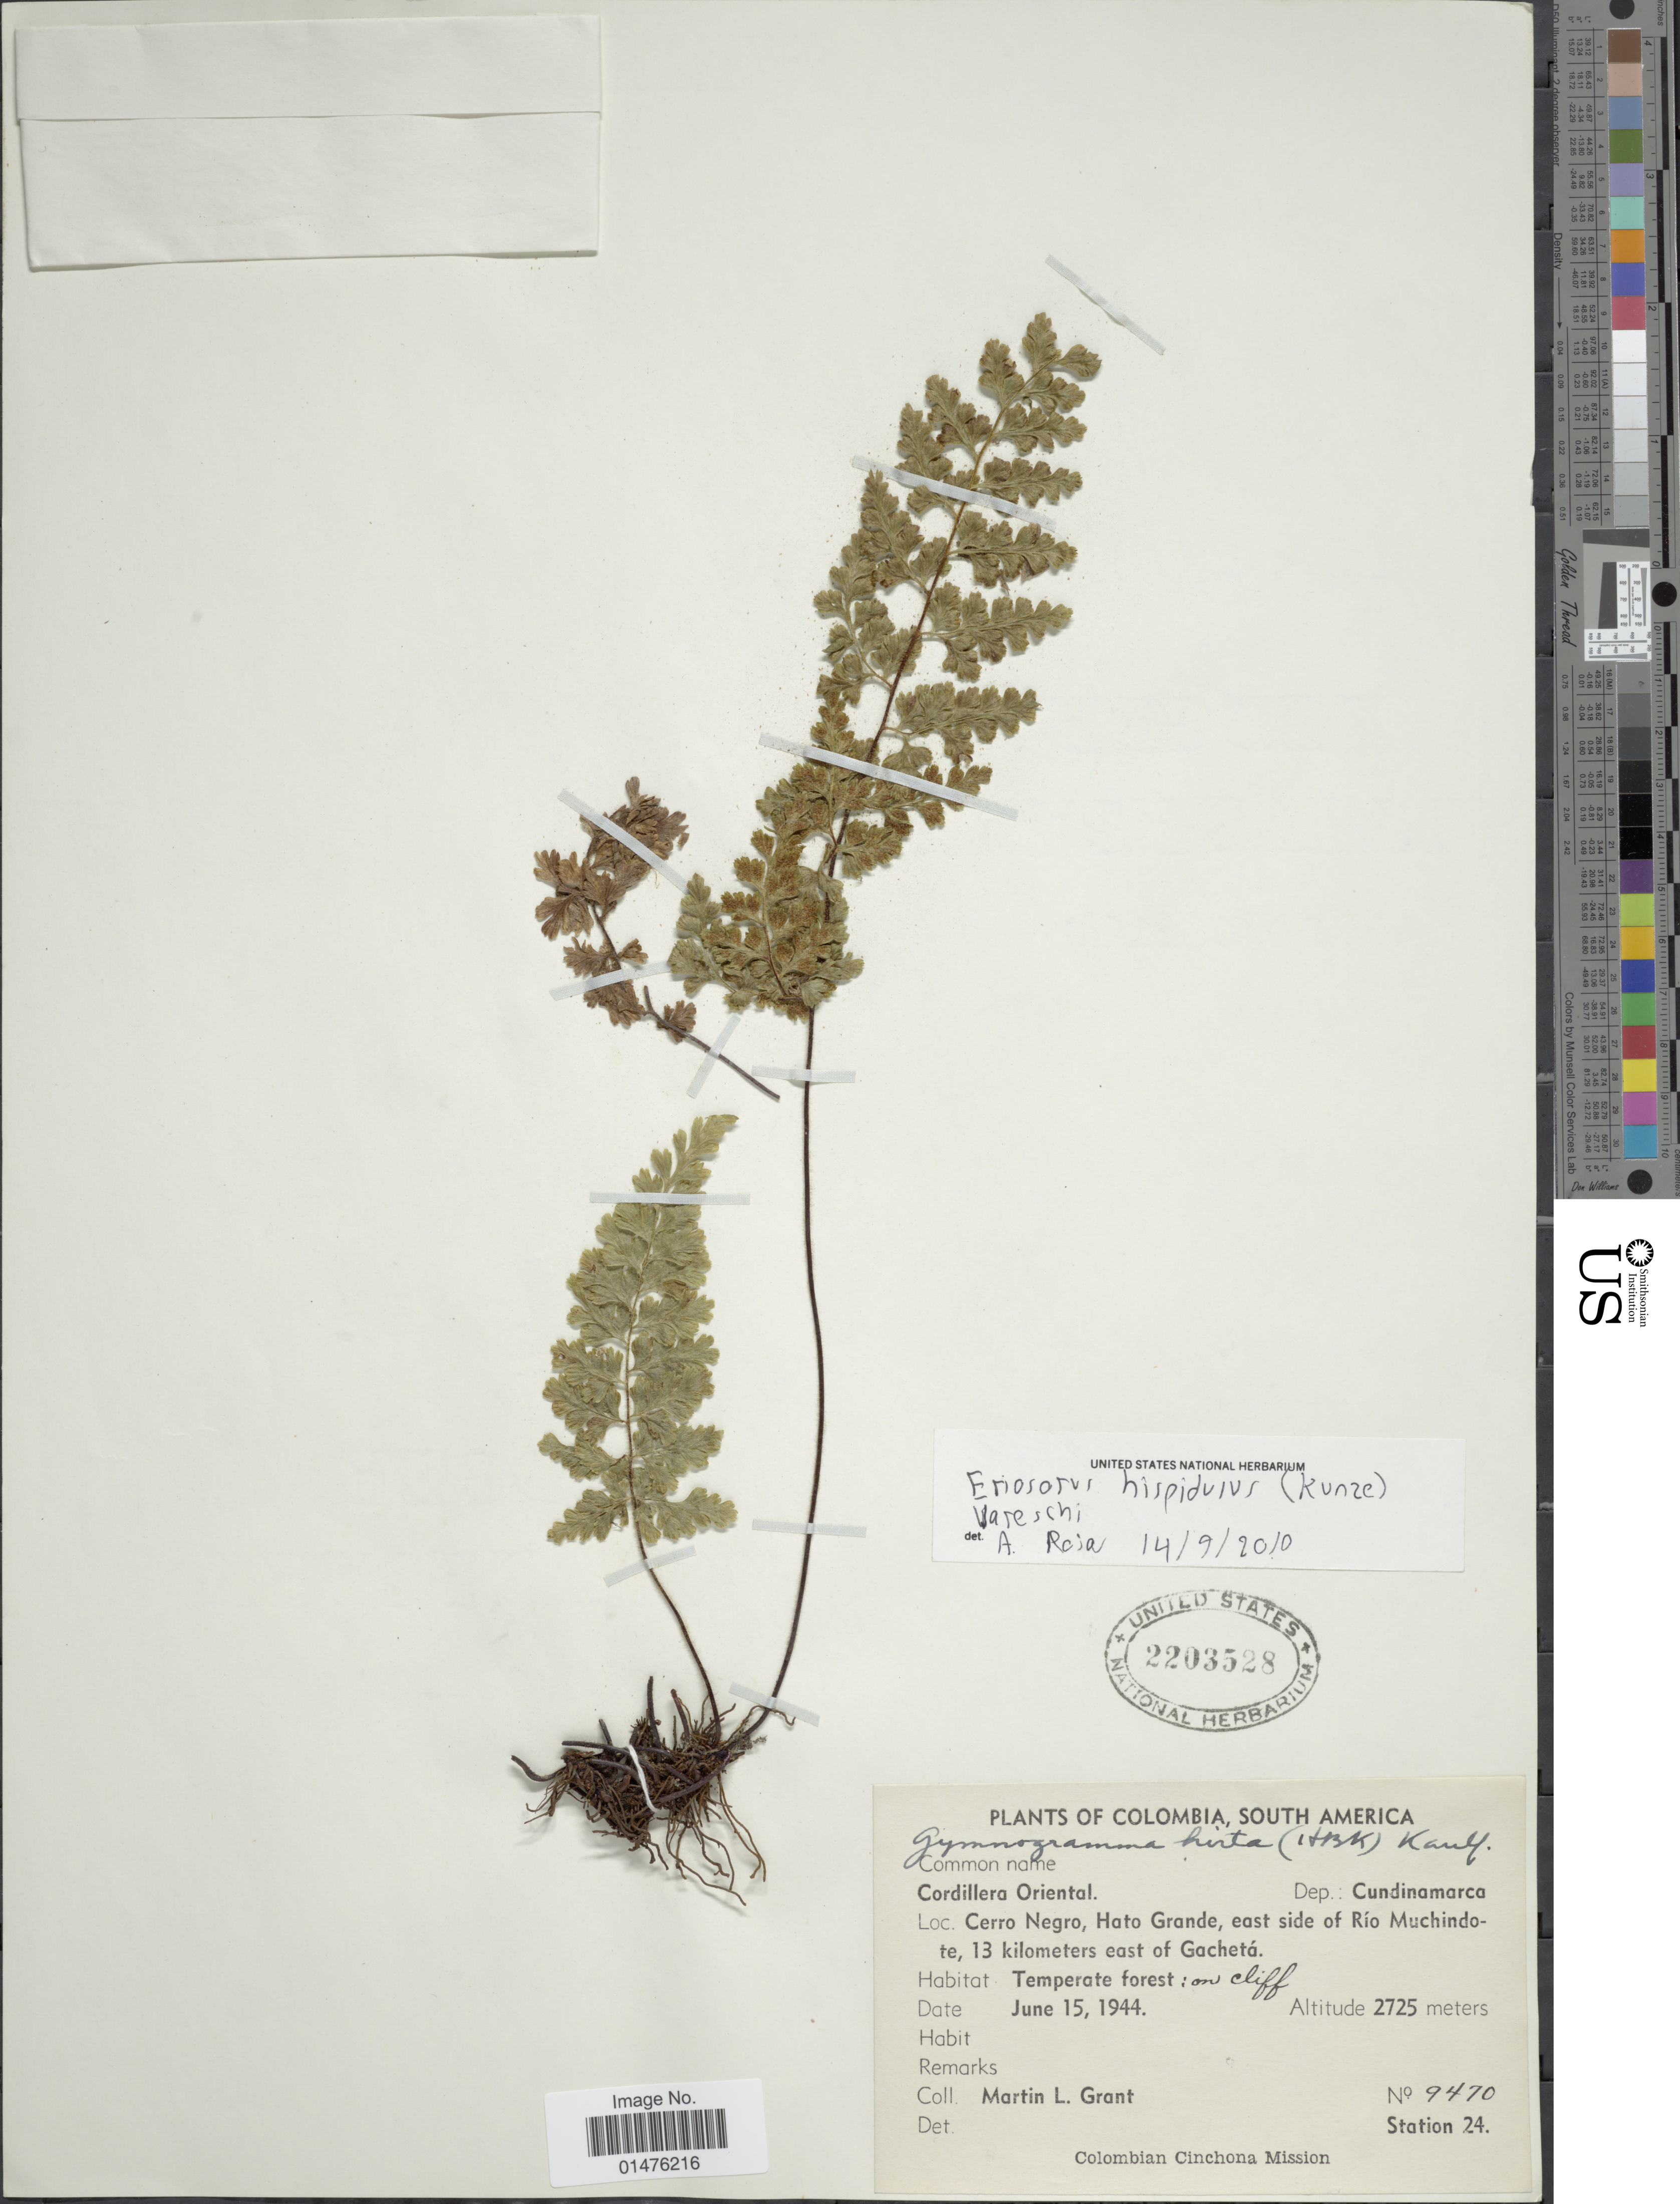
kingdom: Plantae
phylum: Tracheophyta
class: Polypodiopsida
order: Polypodiales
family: Pteridaceae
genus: Jamesonia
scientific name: Jamesonia hispidula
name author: Kunze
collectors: M. L. Grant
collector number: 9470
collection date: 1944-06-15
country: Colombia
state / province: Cundinamarca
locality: Cordillera Oriental, Dep: Cundinamarca, Cerro Negro, Hato Grande, east side of Río Muchindote, 13 kilometers east of Gachetá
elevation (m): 2725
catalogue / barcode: US 2203528